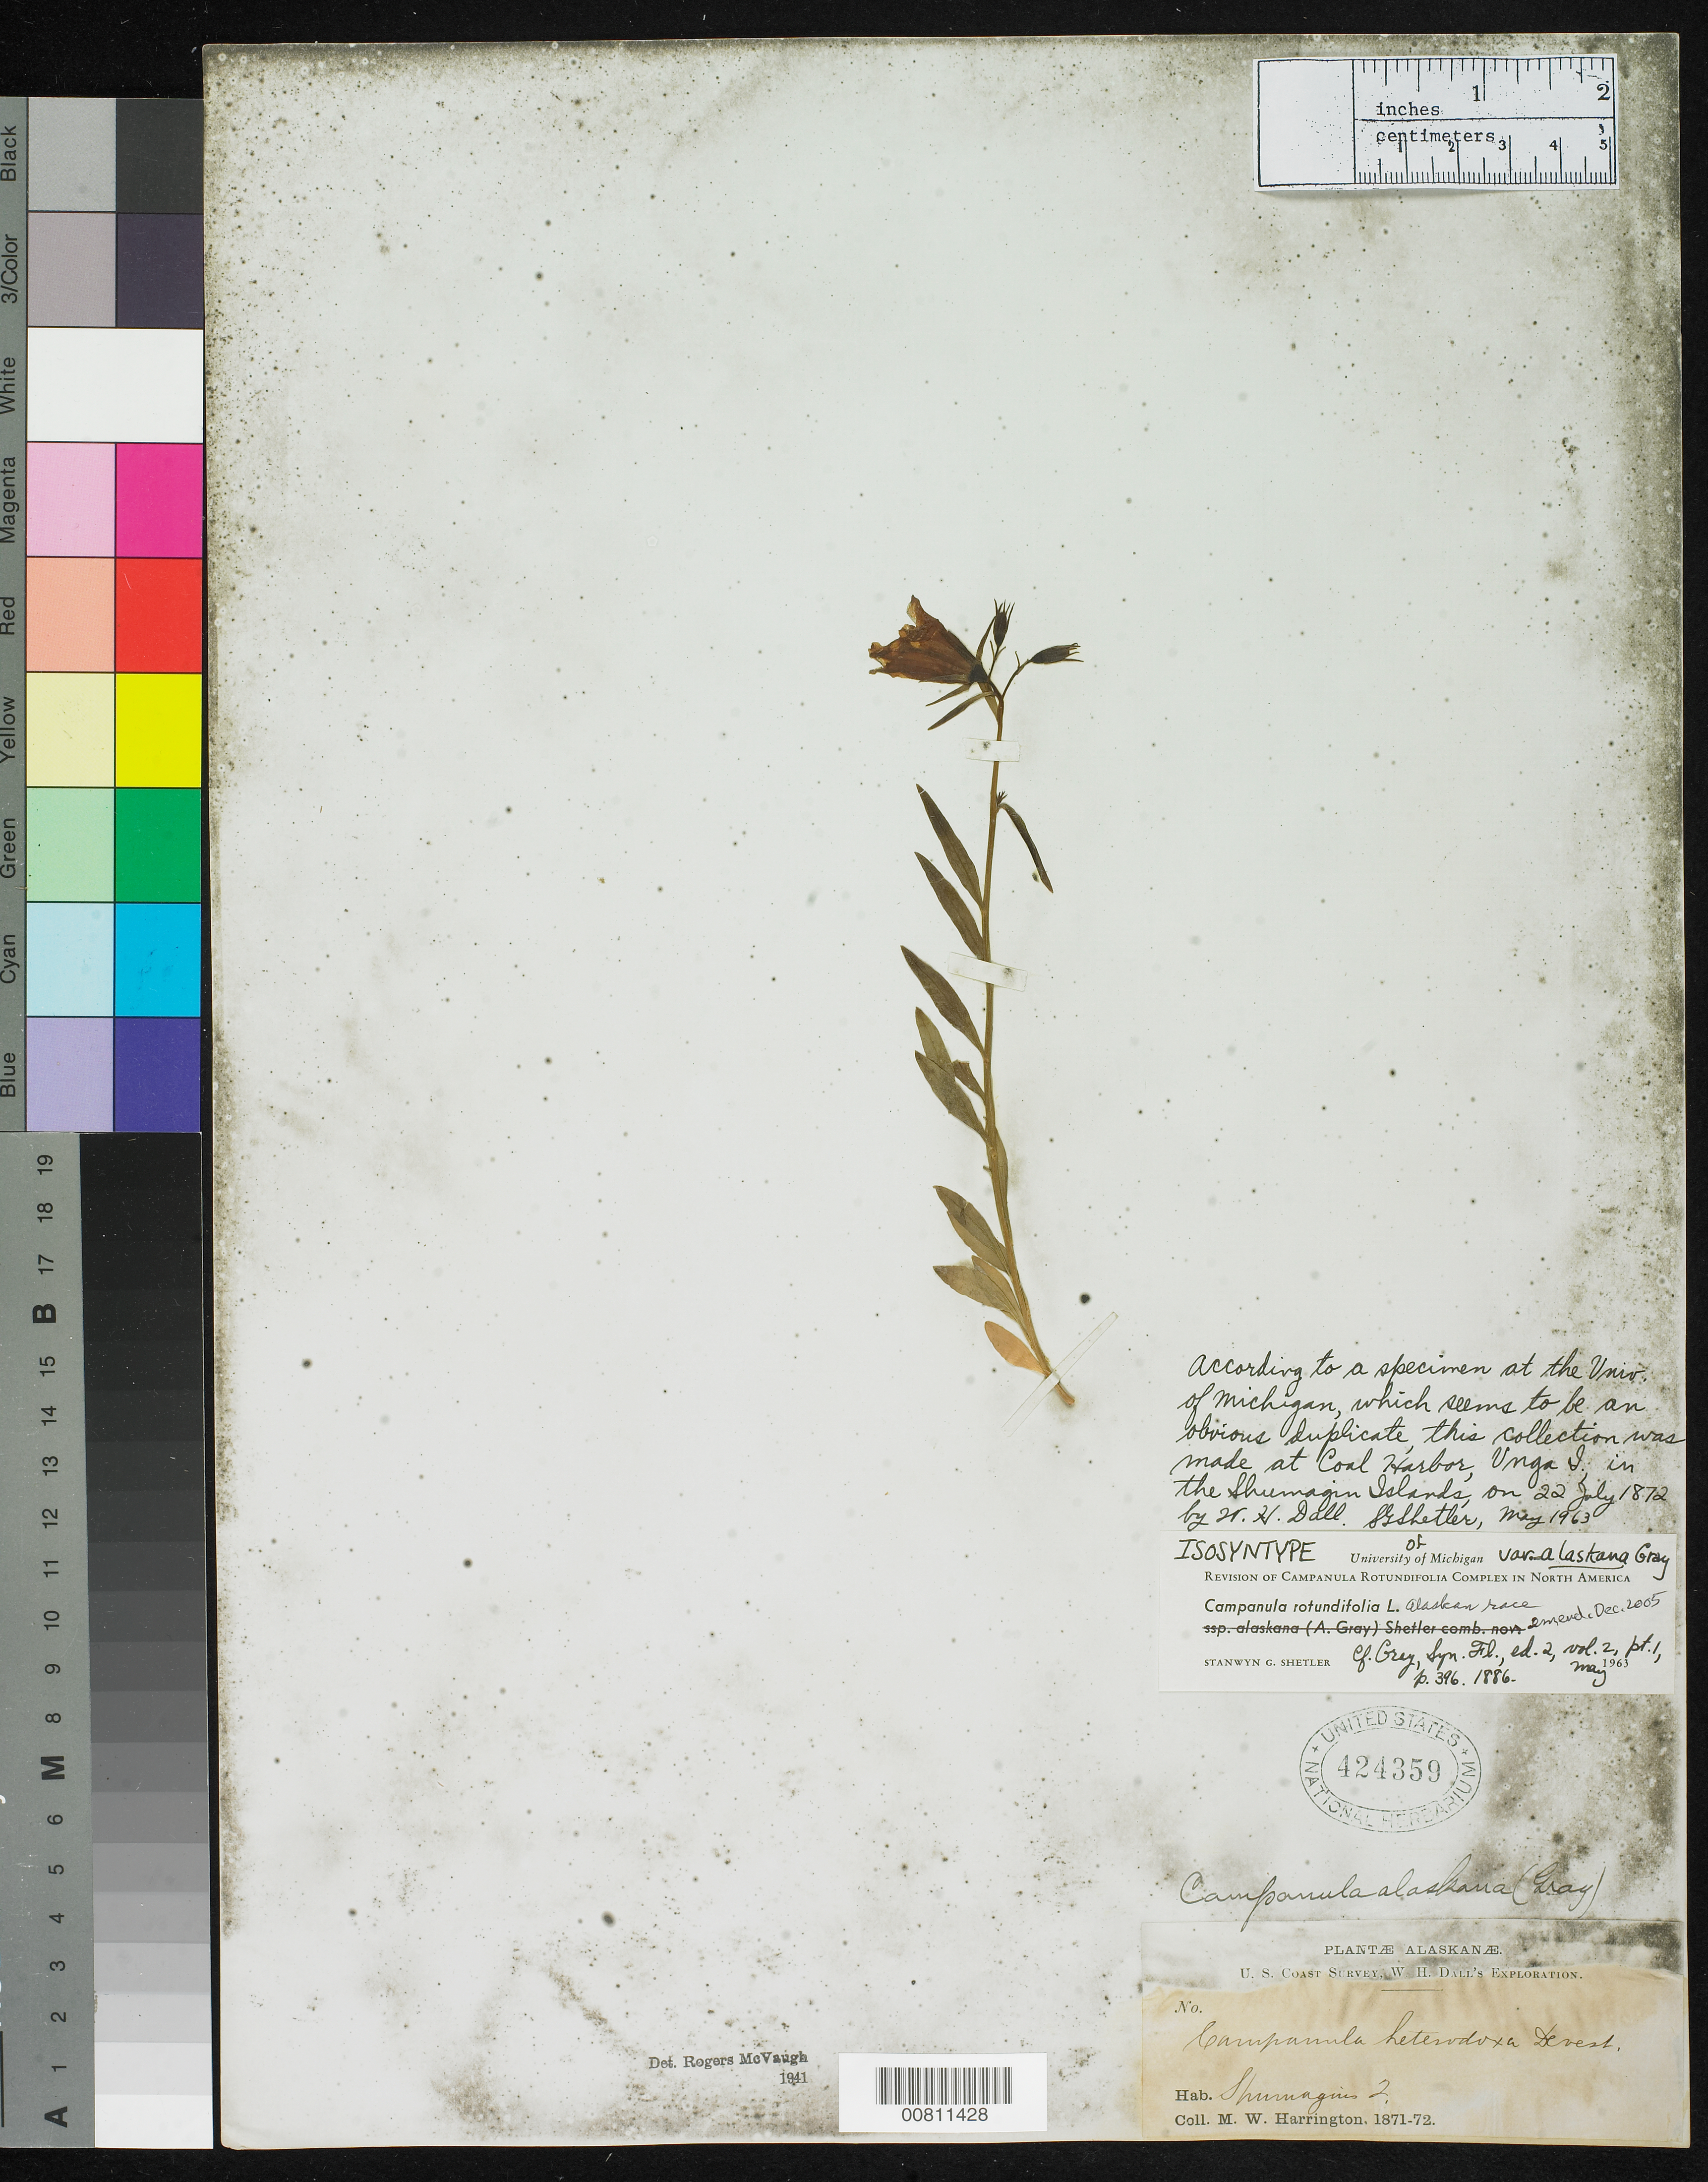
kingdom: Plantae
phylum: Tracheophyta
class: Magnoliopsida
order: Asterales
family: Campanulaceae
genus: Campanula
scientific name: Campanula rotundifolia var. alaskana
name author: A. Gray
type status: Isosyntype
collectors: M. W. Harrington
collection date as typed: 1871 to -- --- 1872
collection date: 1871/1872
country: United States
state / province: Alaska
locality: Shumagins I.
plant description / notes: "Alaskan race".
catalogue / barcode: US 424359